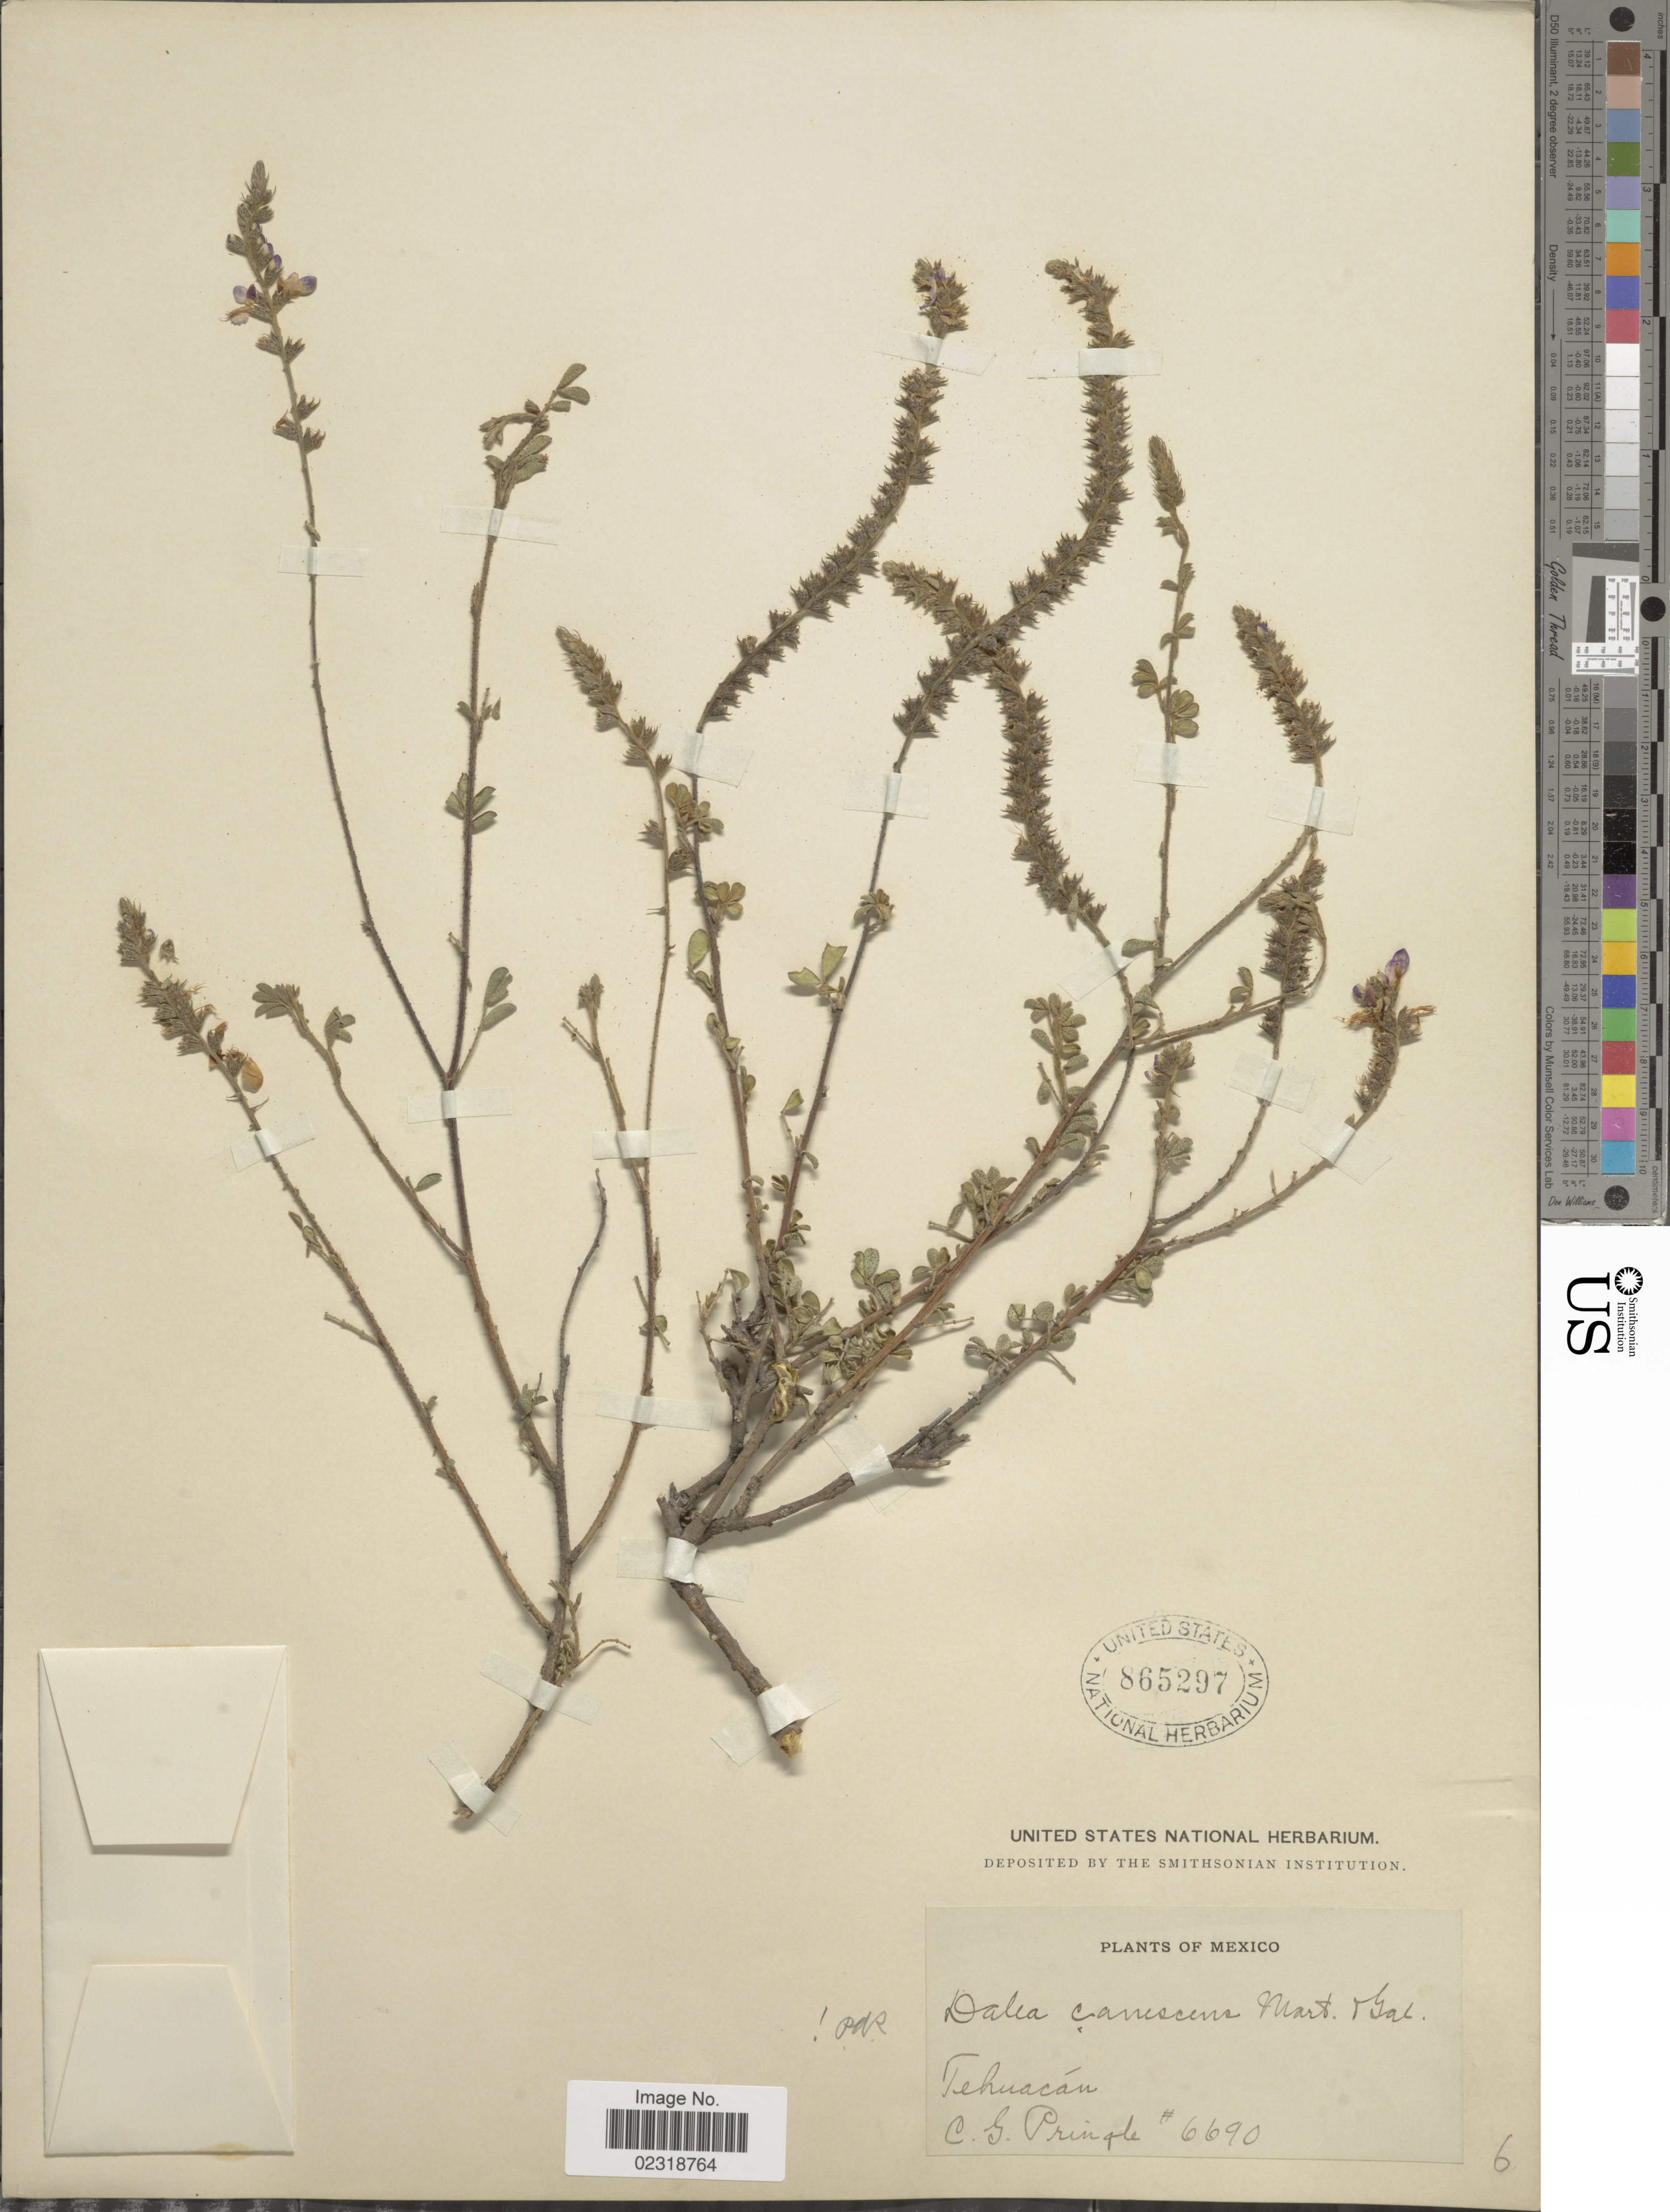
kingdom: Plantae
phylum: Tracheophyta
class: Magnoliopsida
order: Fabales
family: Fabaceae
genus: Dalea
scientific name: Dalea bicolor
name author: Humb. & Bonpl. ex Willd.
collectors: C. G. Pringle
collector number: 6690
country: Mexico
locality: Tehuacán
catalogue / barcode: US 865297